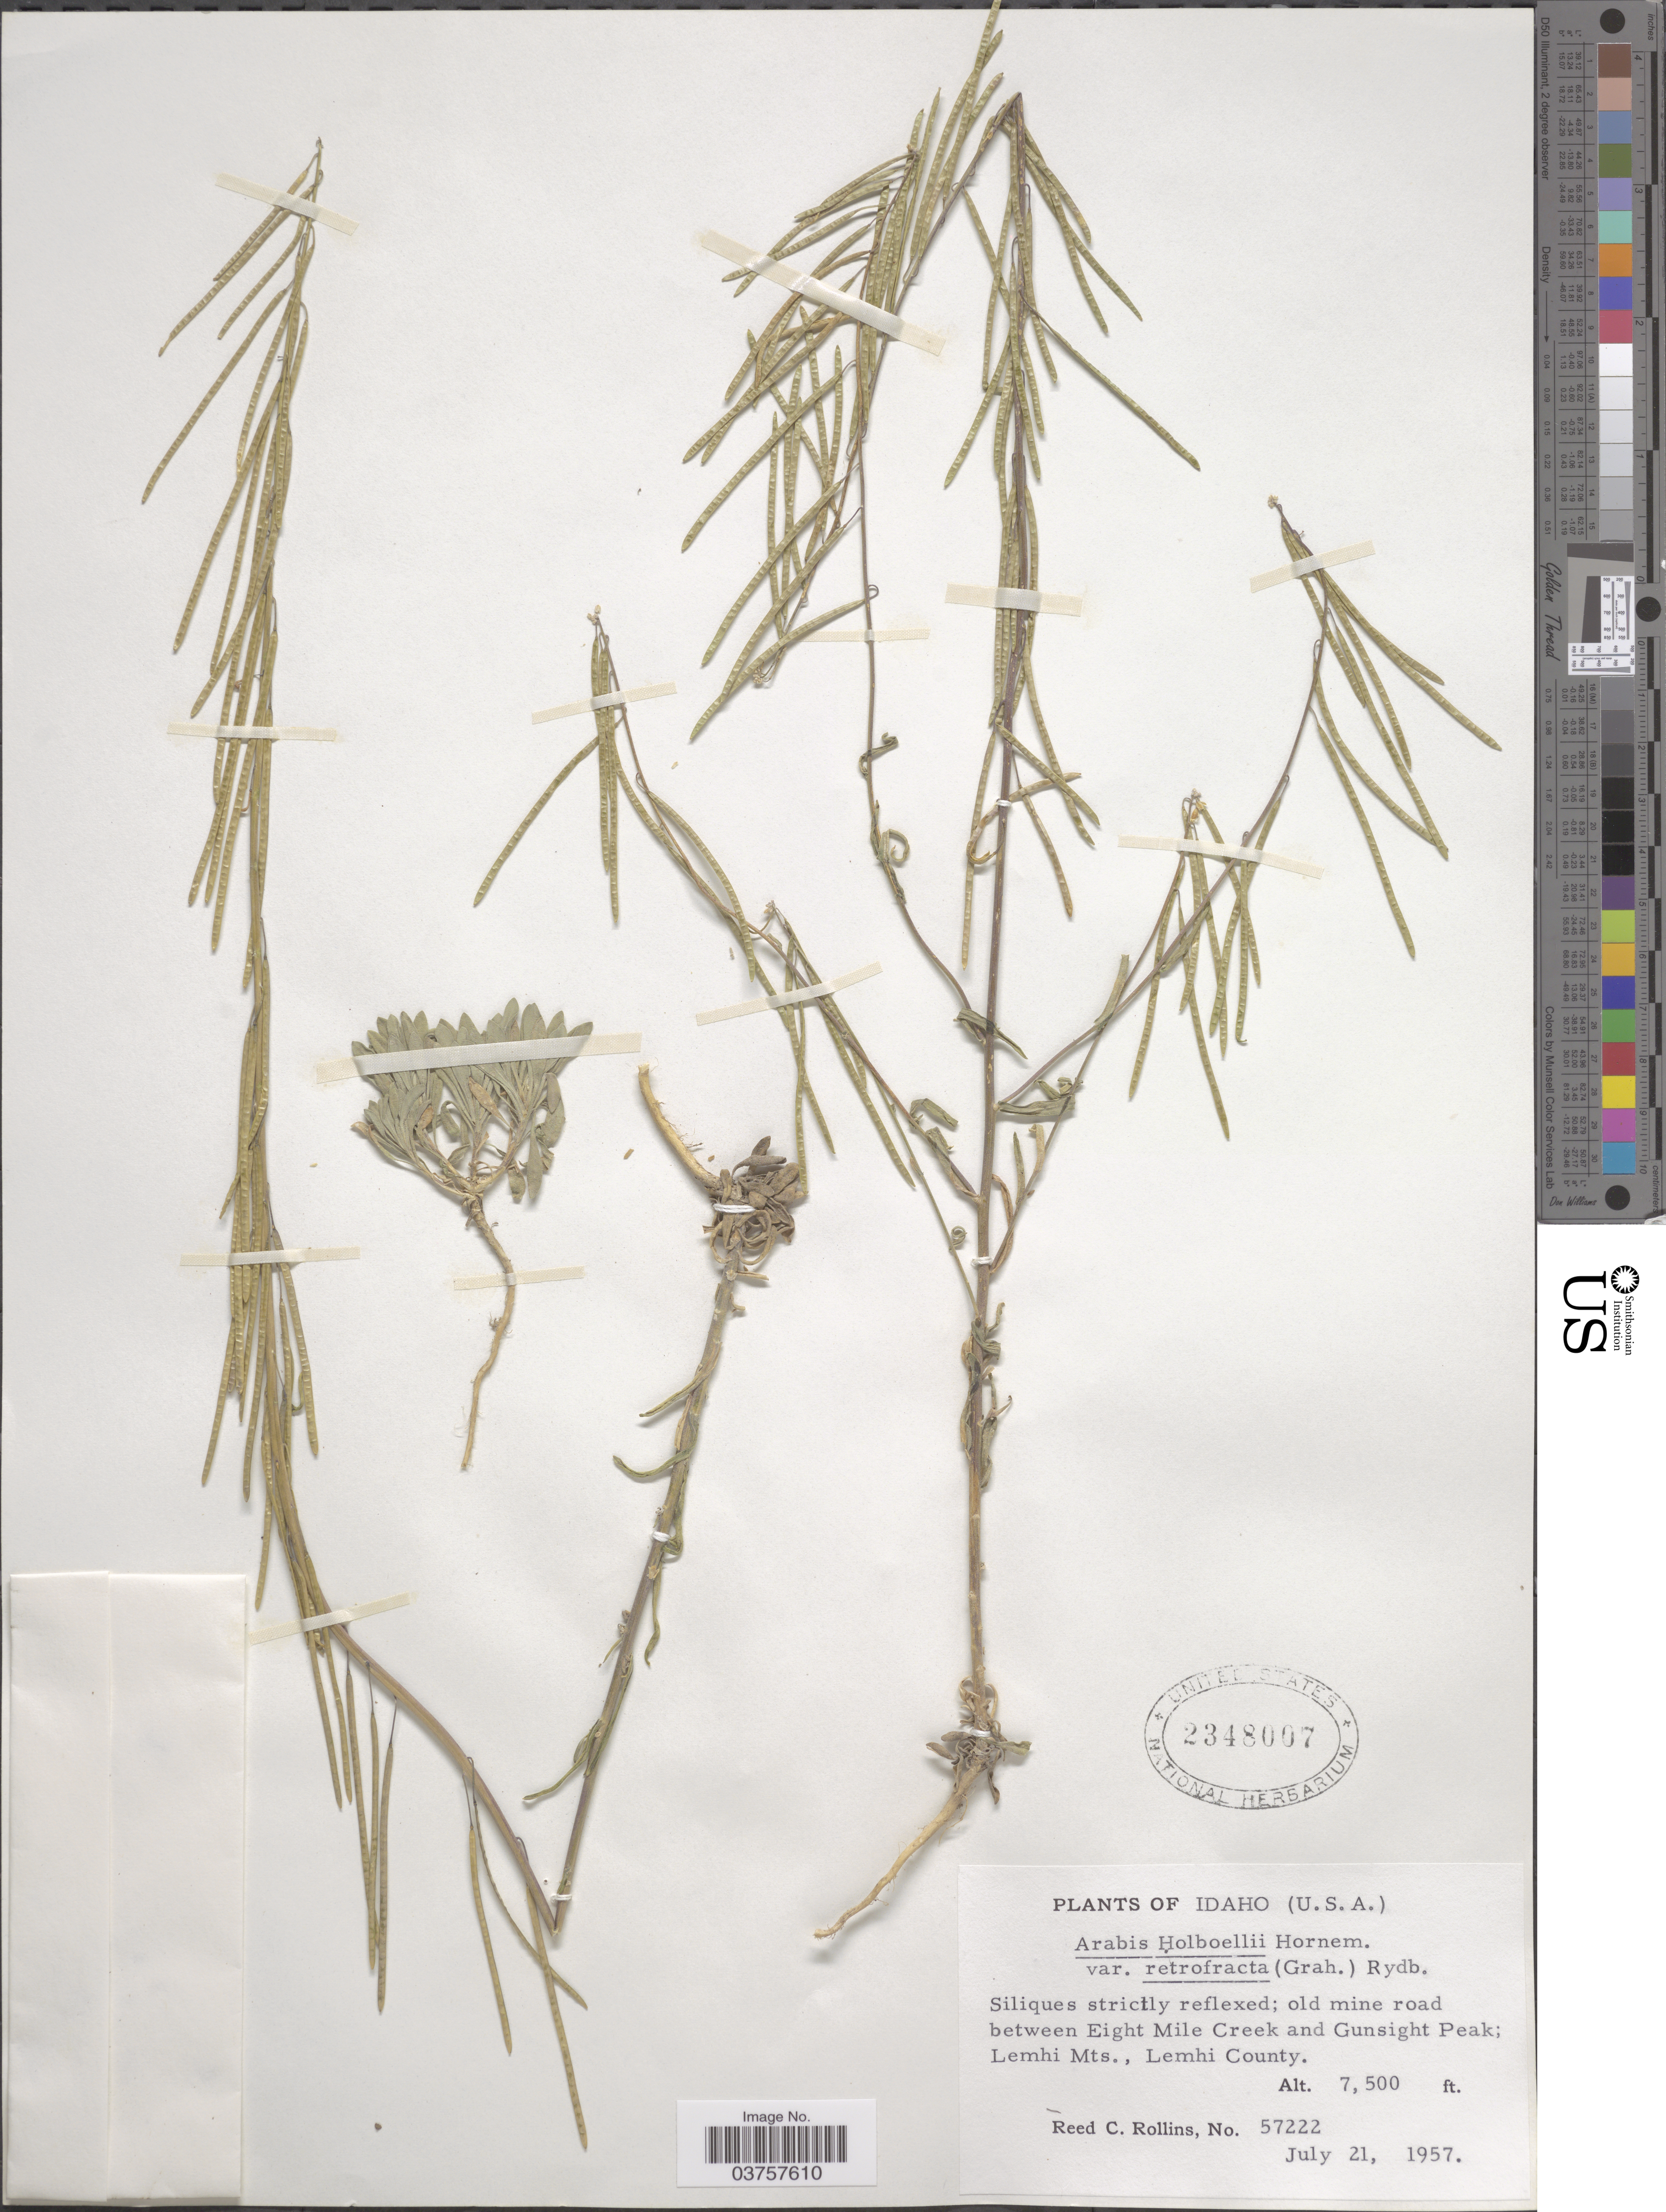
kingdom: Plantae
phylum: Tracheophyta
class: Magnoliopsida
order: Brassicales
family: Brassicaceae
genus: Arabis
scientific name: Arabis holboellii var. retrofracta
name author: Rydb.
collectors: R. C. Rollins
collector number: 57222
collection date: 1957-07-21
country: United States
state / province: Idaho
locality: Old mine road between Eight Mile Creek and Gunsight Peak; Lemhi Mts., Lemhi County.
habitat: old mine road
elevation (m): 2286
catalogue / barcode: US 2348007